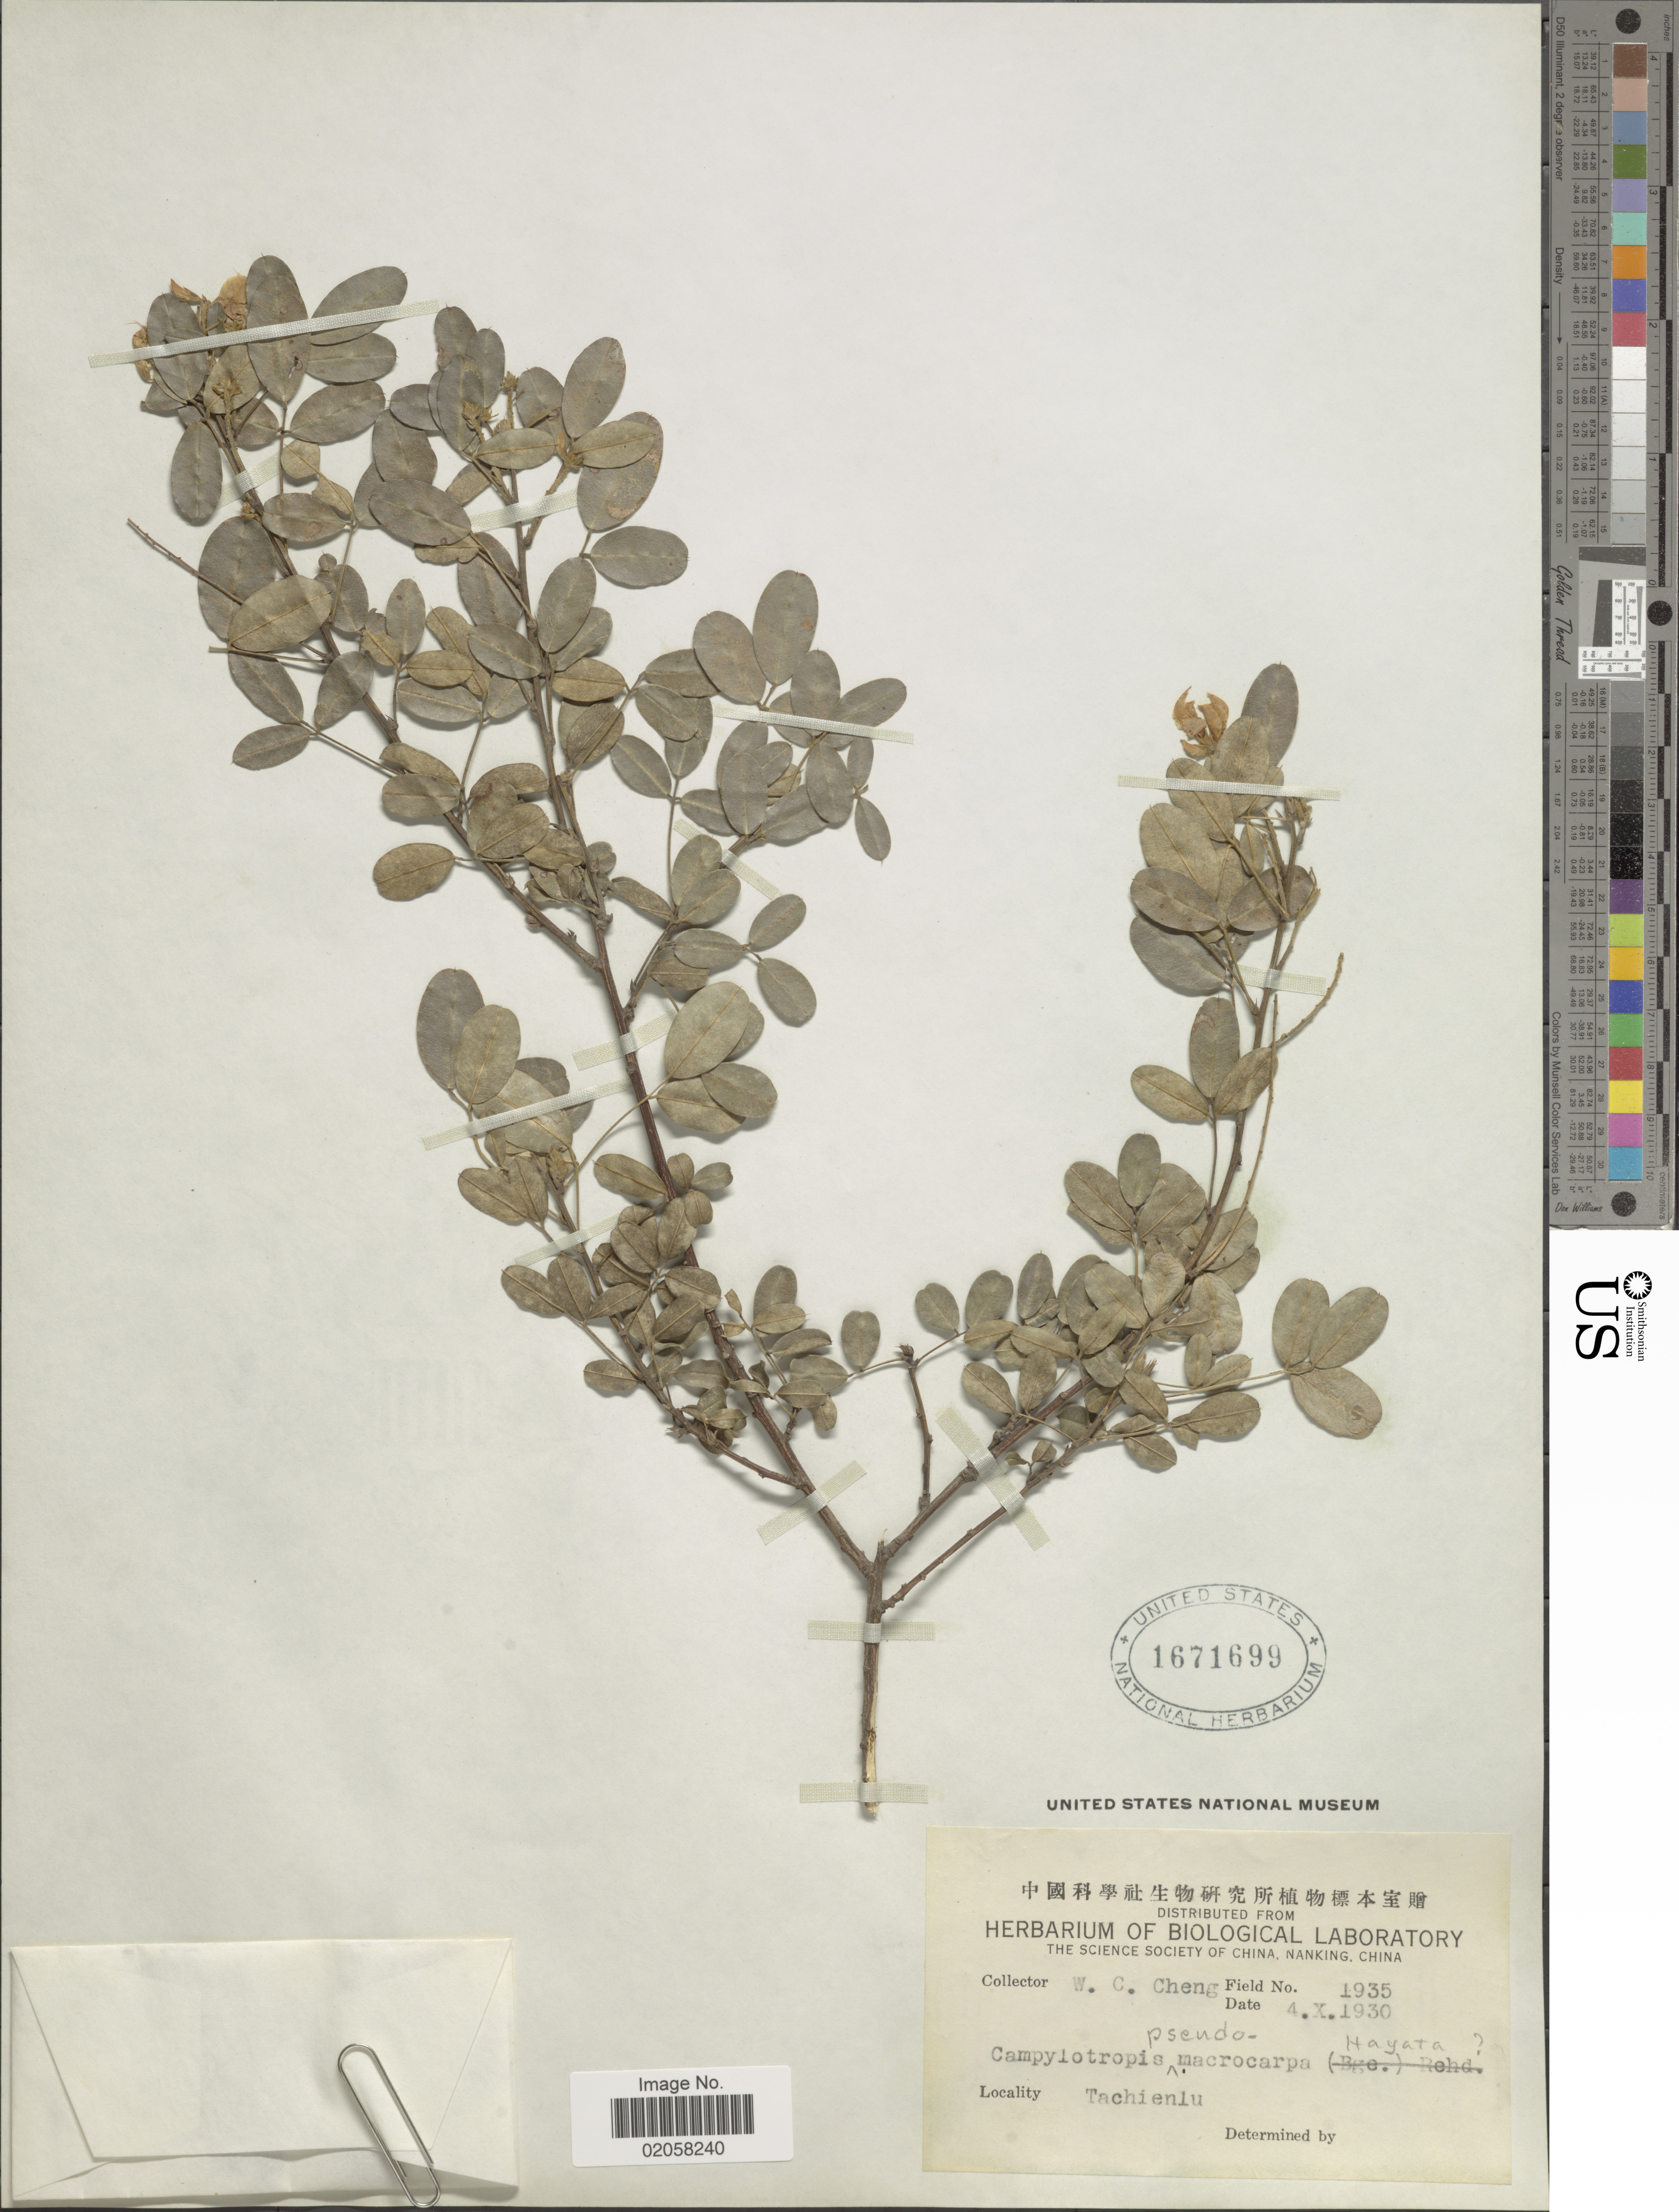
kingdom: Plantae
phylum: Tracheophyta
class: Magnoliopsida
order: Fabales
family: Fabaceae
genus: Campylotropis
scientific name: Campylotropis macrocarpa var. hupehensis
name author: (Pamp.) Iokawa & H. Ohashi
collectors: W. C. Cheng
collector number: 1935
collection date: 1930-10-04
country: China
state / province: Sichuan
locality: Tachienlu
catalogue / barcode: US 1671699